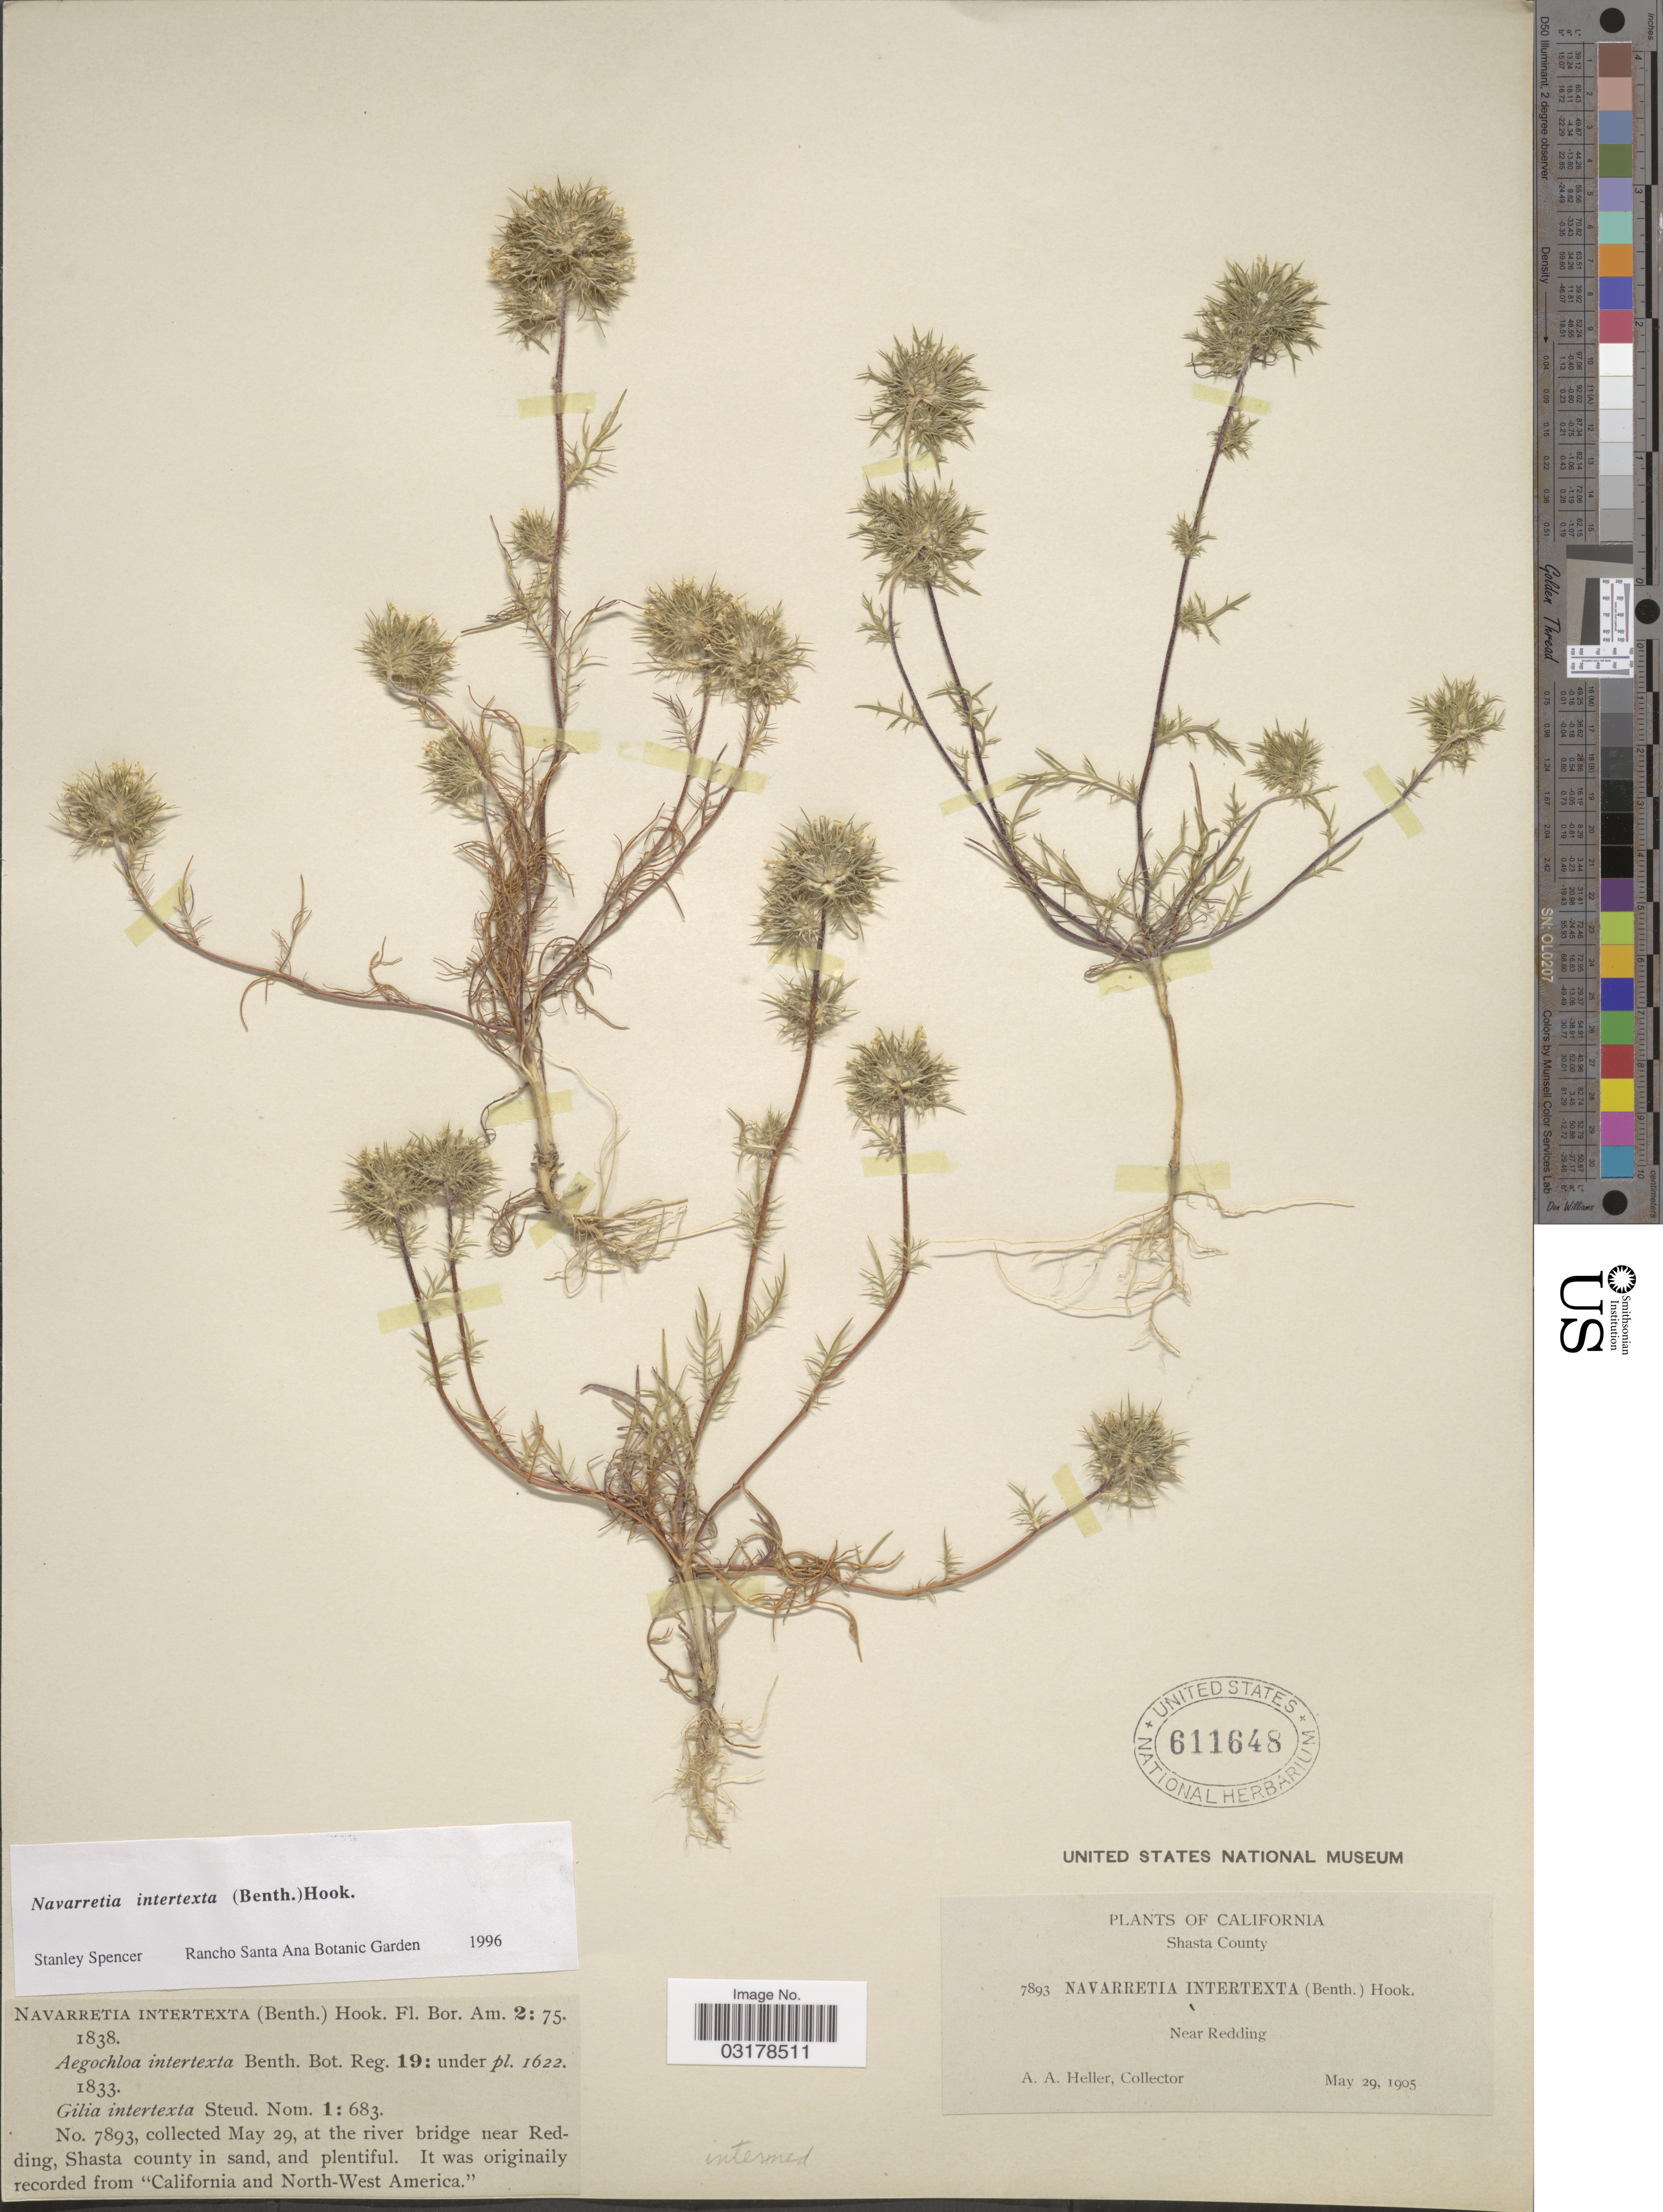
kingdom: Plantae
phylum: Tracheophyta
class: Magnoliopsida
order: Ericales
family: Polemoniaceae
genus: Navarretia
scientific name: Navarretia intertexta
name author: (Benth.) Hook.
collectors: A. A. Heller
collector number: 7893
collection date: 1905-05-29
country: United States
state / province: California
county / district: Shasta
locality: Shasta County. Near Redding. The the river bridge near Redding.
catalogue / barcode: US 611648